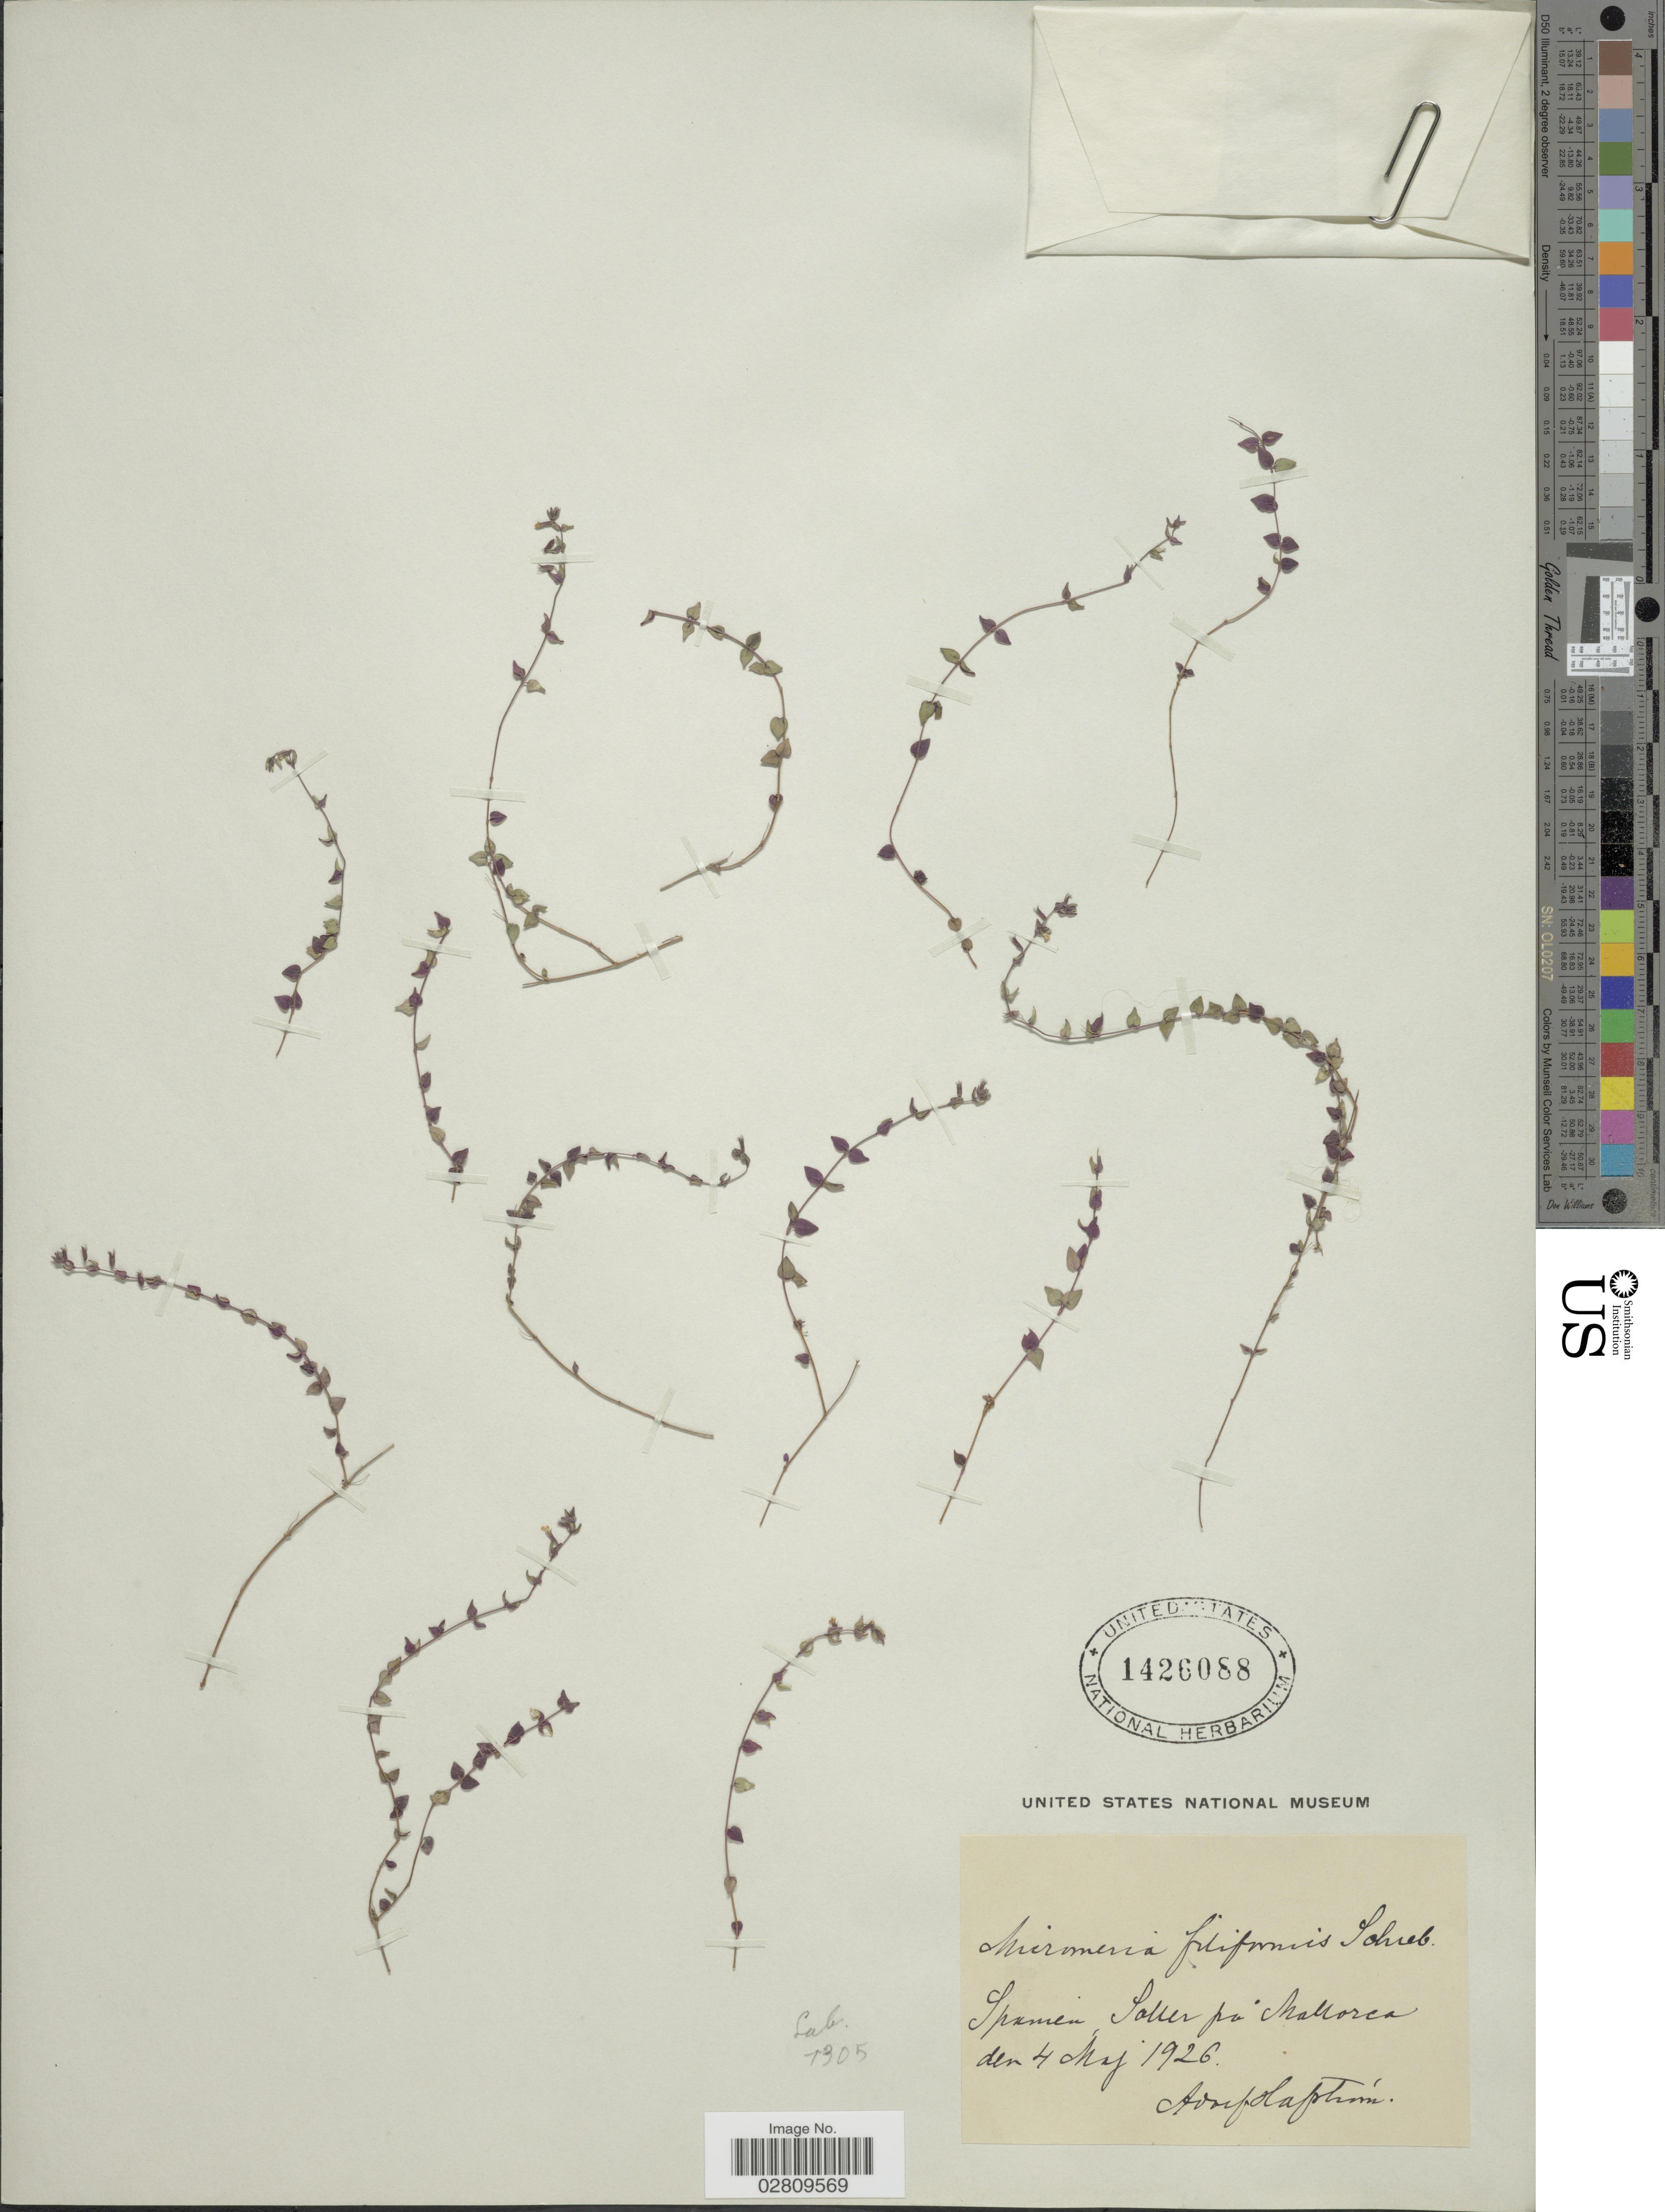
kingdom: Plantae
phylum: Tracheophyta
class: Magnoliopsida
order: Lamiales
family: Lamiaceae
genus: Micromeria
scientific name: Micromeria filiformis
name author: (Aiton) Benth.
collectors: A. Hafström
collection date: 1926-05-04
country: Spain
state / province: Islas Baleares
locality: Spanien Soller pa Mallorca.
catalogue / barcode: US 1426088